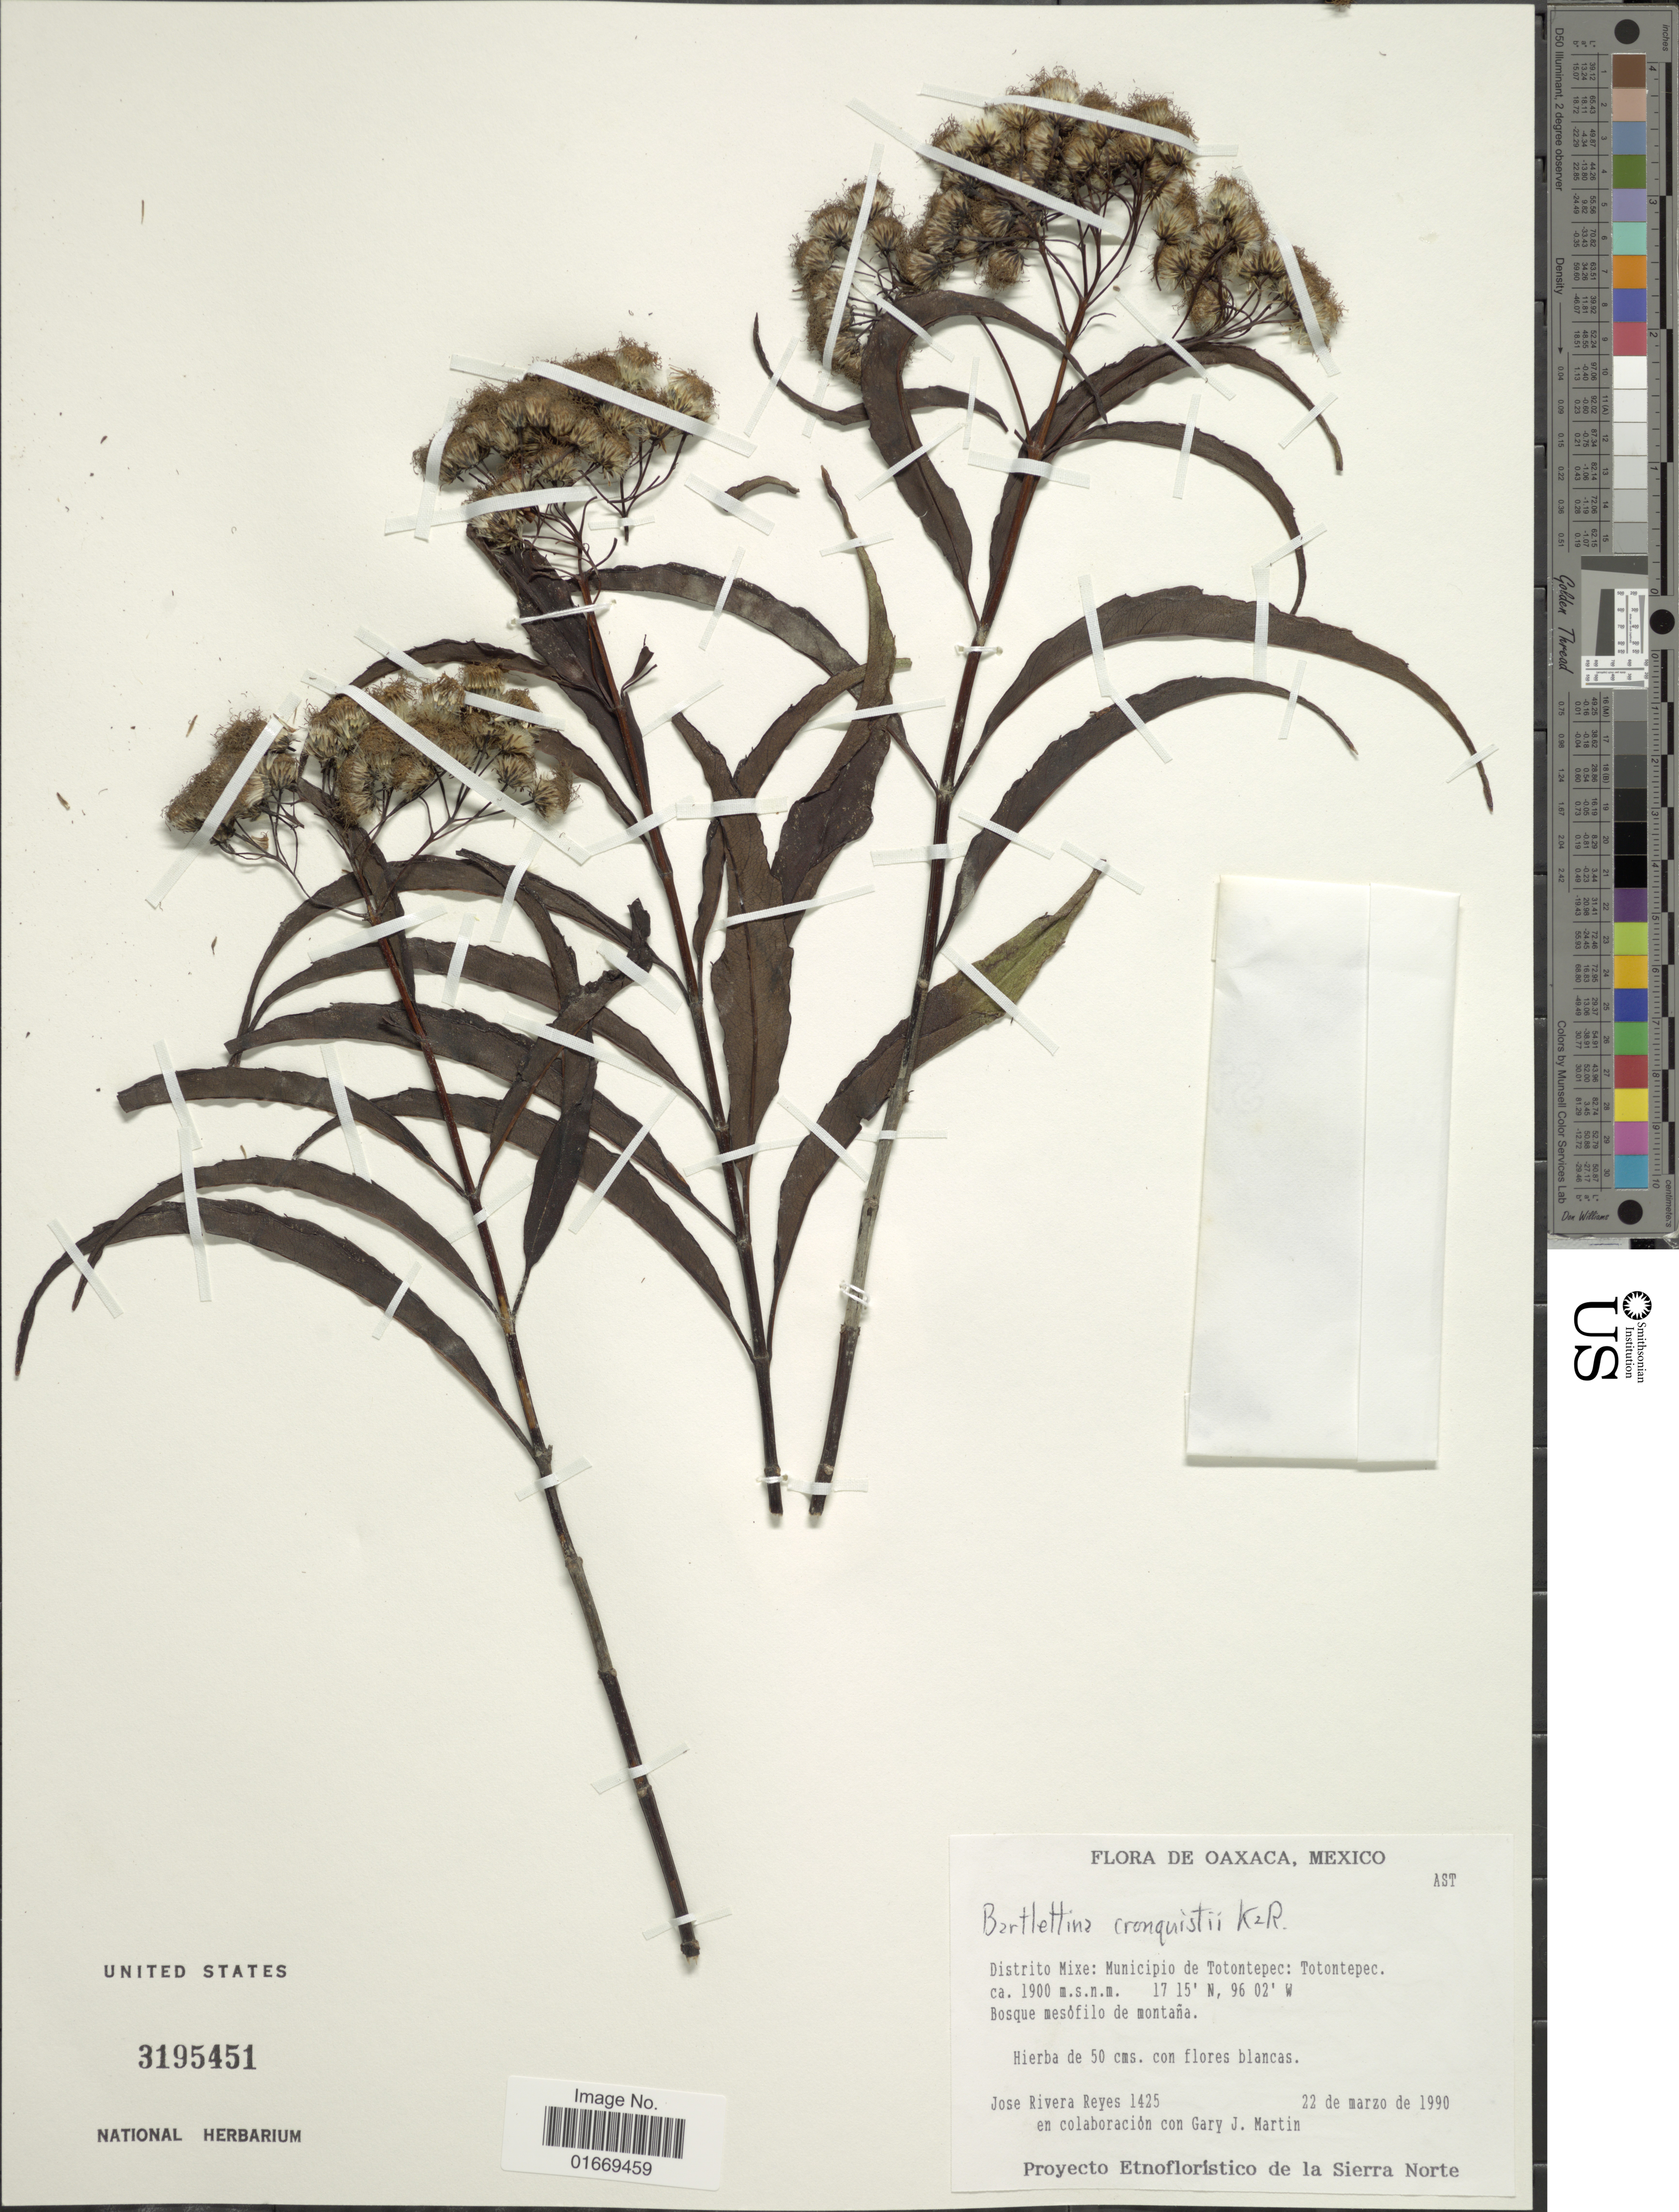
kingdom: Plantae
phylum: Tracheophyta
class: Magnoliopsida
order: Asterales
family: Asteraceae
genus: Bartlettina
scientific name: Bartlettina tuerckheimii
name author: (Klatt) R.M. King & H. Rob.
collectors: J. Reyes & G. J. Martin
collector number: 1425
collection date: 1990-03-22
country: Mexico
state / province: Oaxaca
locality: Distrito Mixe: Municipio de Totontepec: Totontepec. Bosque mesofilo de montaña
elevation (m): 1900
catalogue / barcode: US 3195451